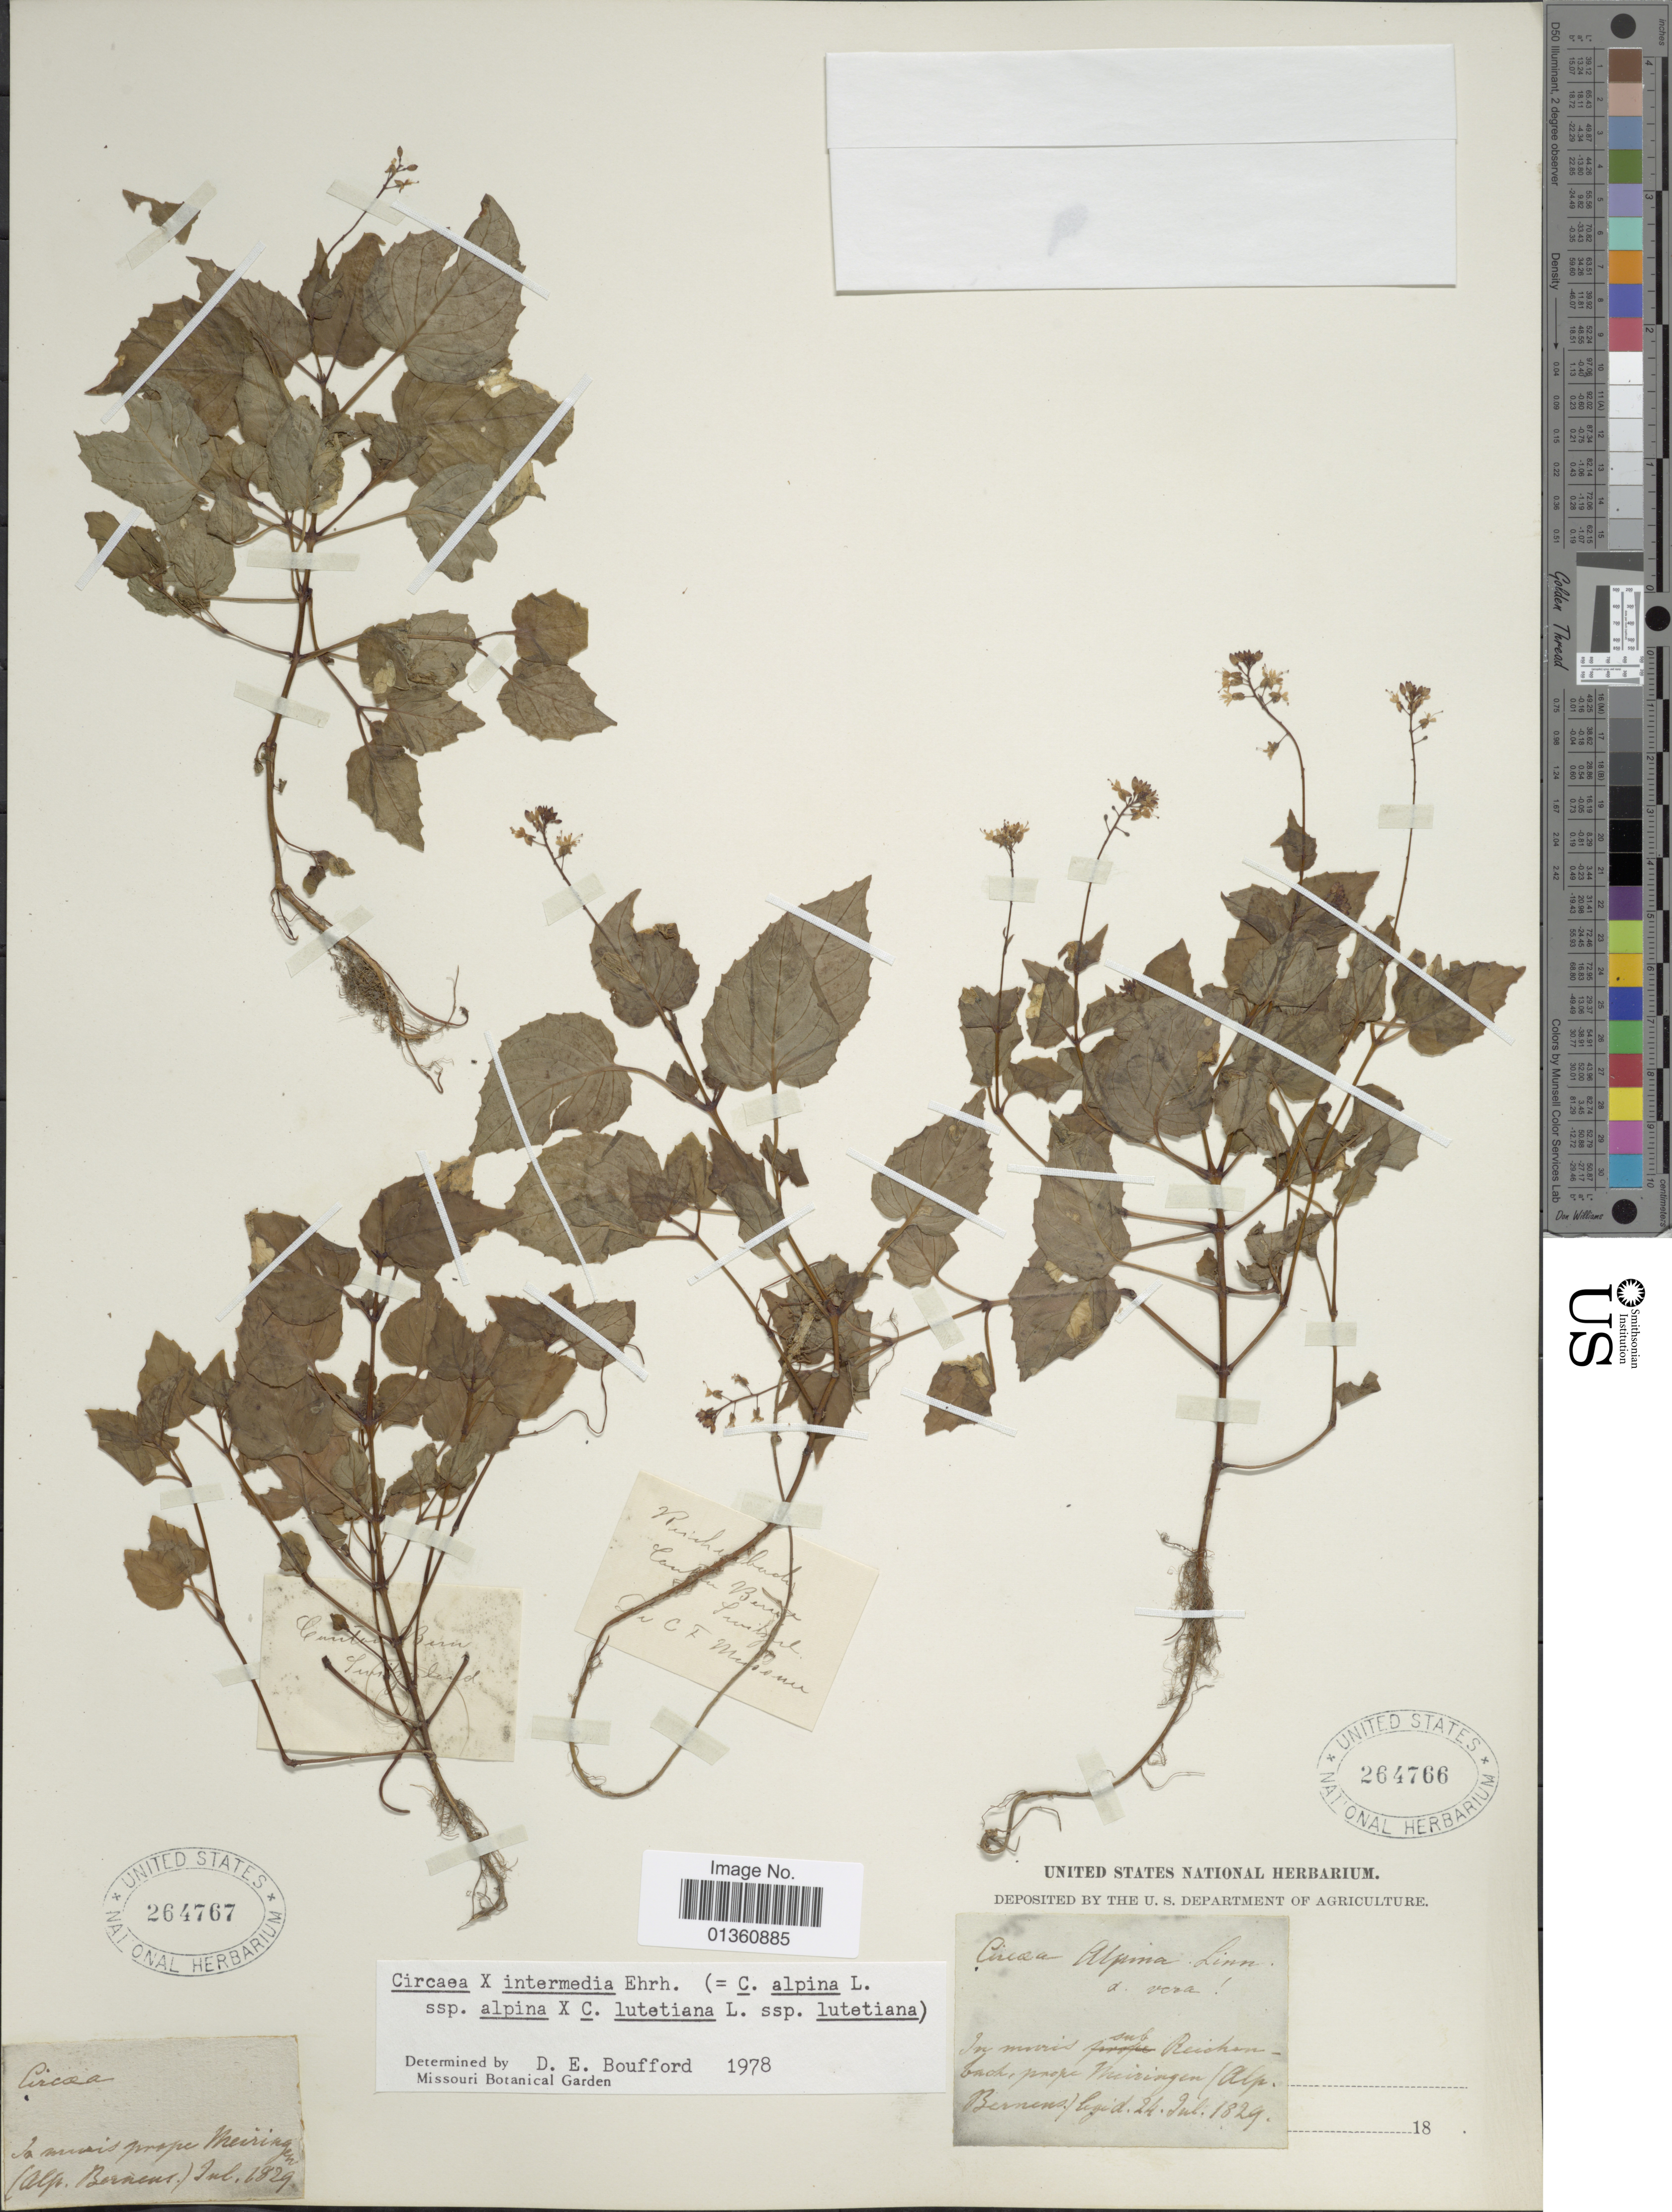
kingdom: Plantae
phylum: Tracheophyta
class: Magnoliopsida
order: Myrtales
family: Onagraceae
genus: Circaea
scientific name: Circaea x intermedia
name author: Ehrh.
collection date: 1829-07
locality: In sunis prope Meiringe(Alp Banens) [interpreted]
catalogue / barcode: US 264767